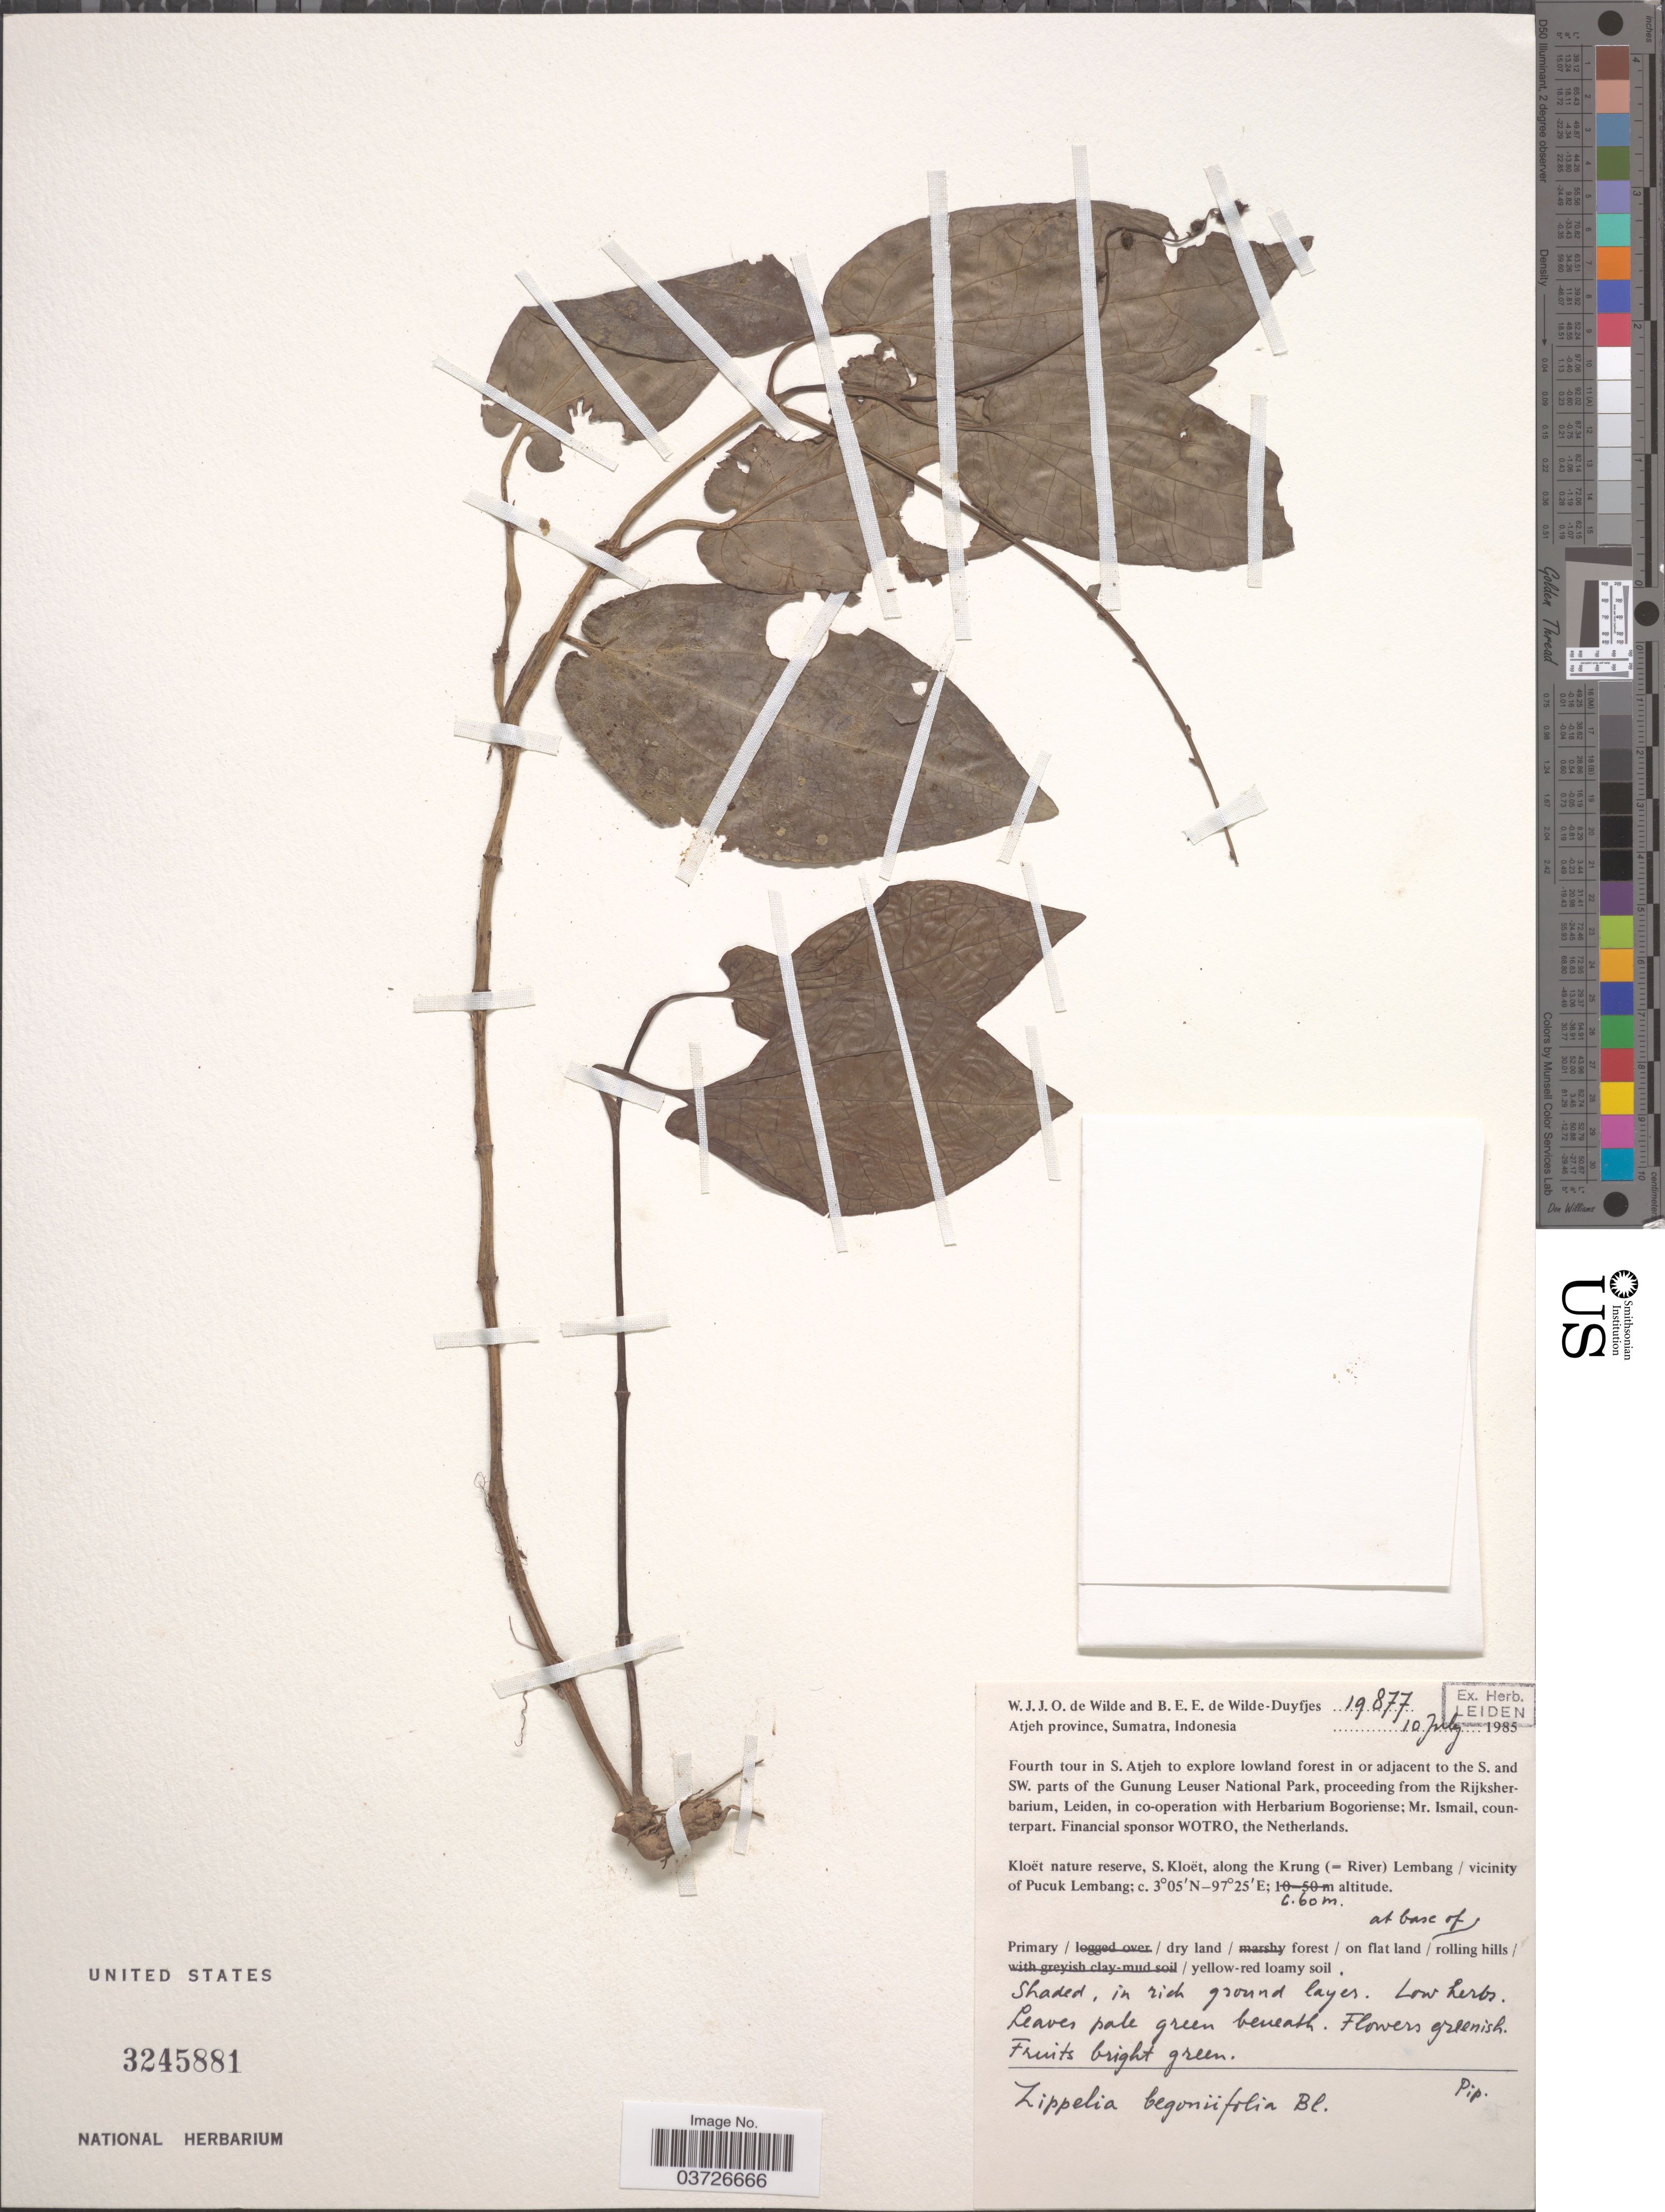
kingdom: Plantae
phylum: Tracheophyta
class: Magnoliopsida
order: Piperales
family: Piperaceae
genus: Zippelia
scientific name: Zippelia begoniifolia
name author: Blume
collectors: W. J. de Wilde & B. E. de Wilde-Duyfjes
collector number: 19877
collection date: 1985-07-10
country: Indonesia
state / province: Sumatra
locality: Atjeh province. Fourth tour in S. Atjeh to explore lowland forest in or adjacent to the S. and SW. parts of the Gunung Leuser National Park. Kloët nature reserve, S.Kloët, along the Krung (= River) Lembang / vicinity of Pucuk Lembang.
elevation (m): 60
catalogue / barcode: US 3245881